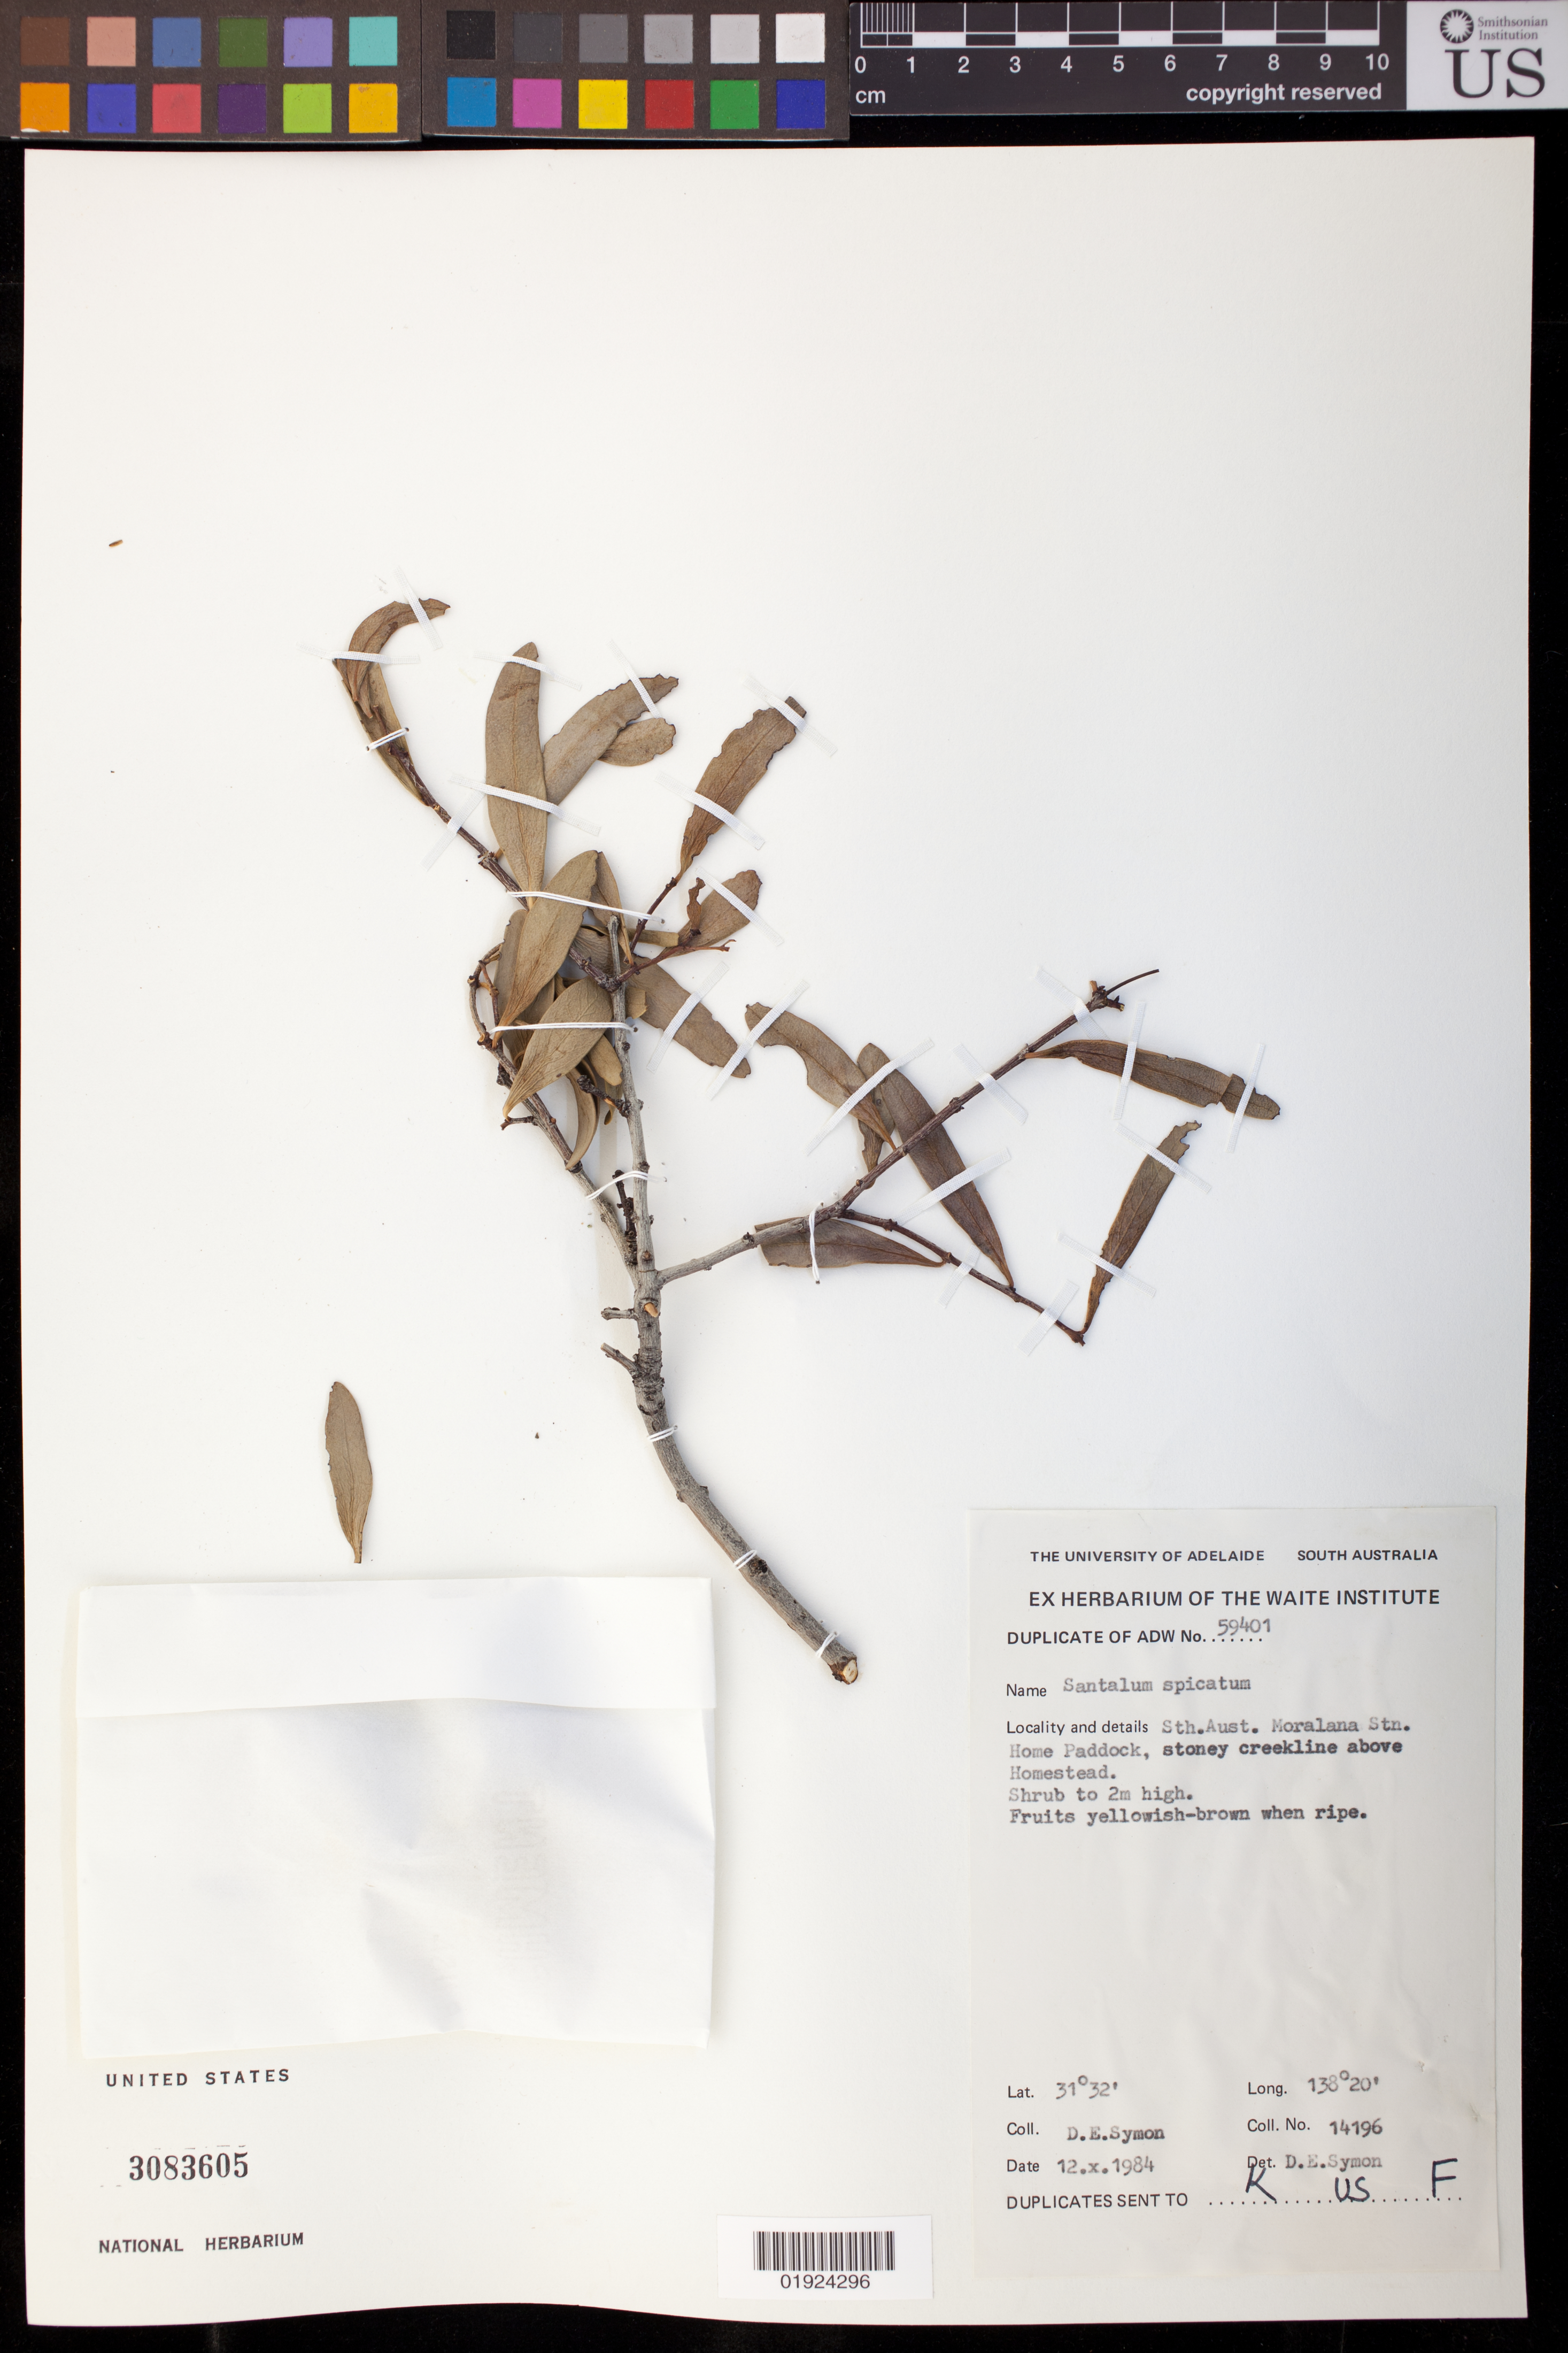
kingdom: Plantae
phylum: Tracheophyta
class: Magnoliopsida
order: Santalales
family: Santalaceae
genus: Santalum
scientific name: Santalum spicatum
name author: (R. Br.) A. DC.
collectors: D. Symon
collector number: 14196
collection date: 1984-10-12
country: Australia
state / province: South Australia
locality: Moralana Stn. Home Paddock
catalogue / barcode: US 3083605